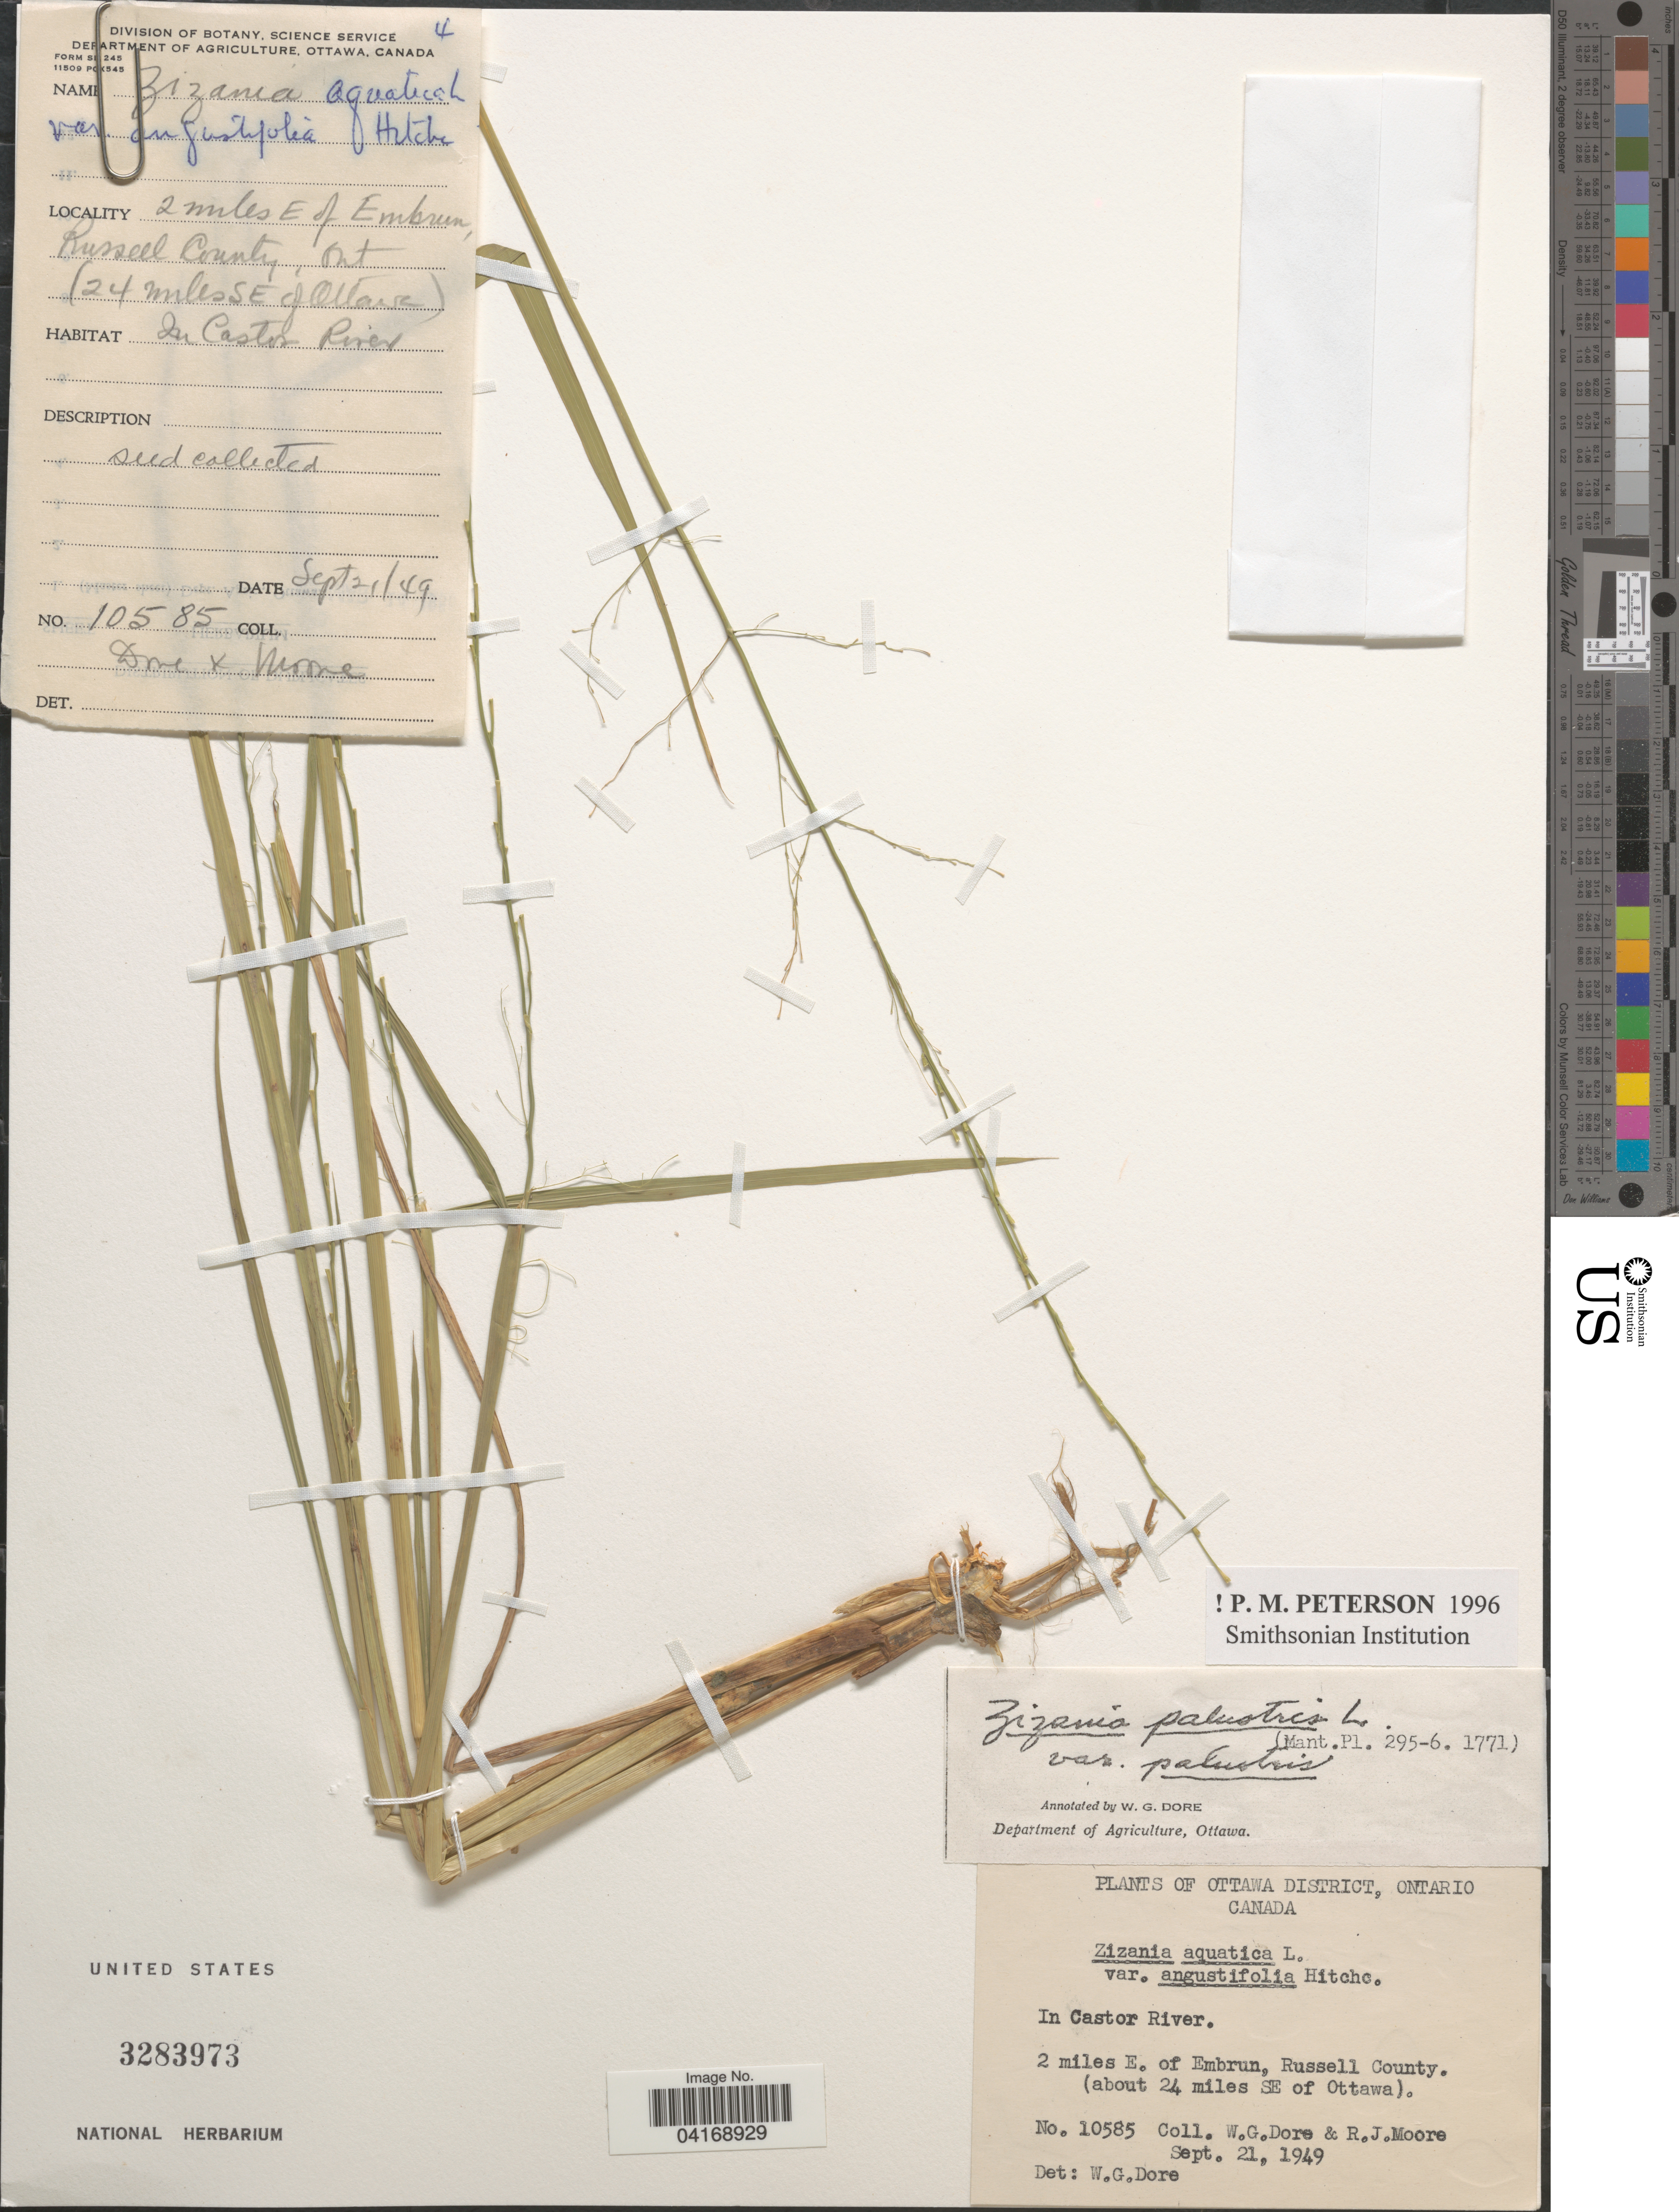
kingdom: Plantae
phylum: Tracheophyta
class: Liliopsida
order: Poales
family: Poaceae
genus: Zizania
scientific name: Zizania palustris var. palustris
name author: L.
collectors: W. Dore & R. J. Moore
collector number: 10585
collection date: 1949-09-21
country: Canada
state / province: Ontario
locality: Ottawa District. In Castor River. 2 miles E. of Embrun, Russell County (about 24 miles SE of Ottawa).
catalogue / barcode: US 3283973